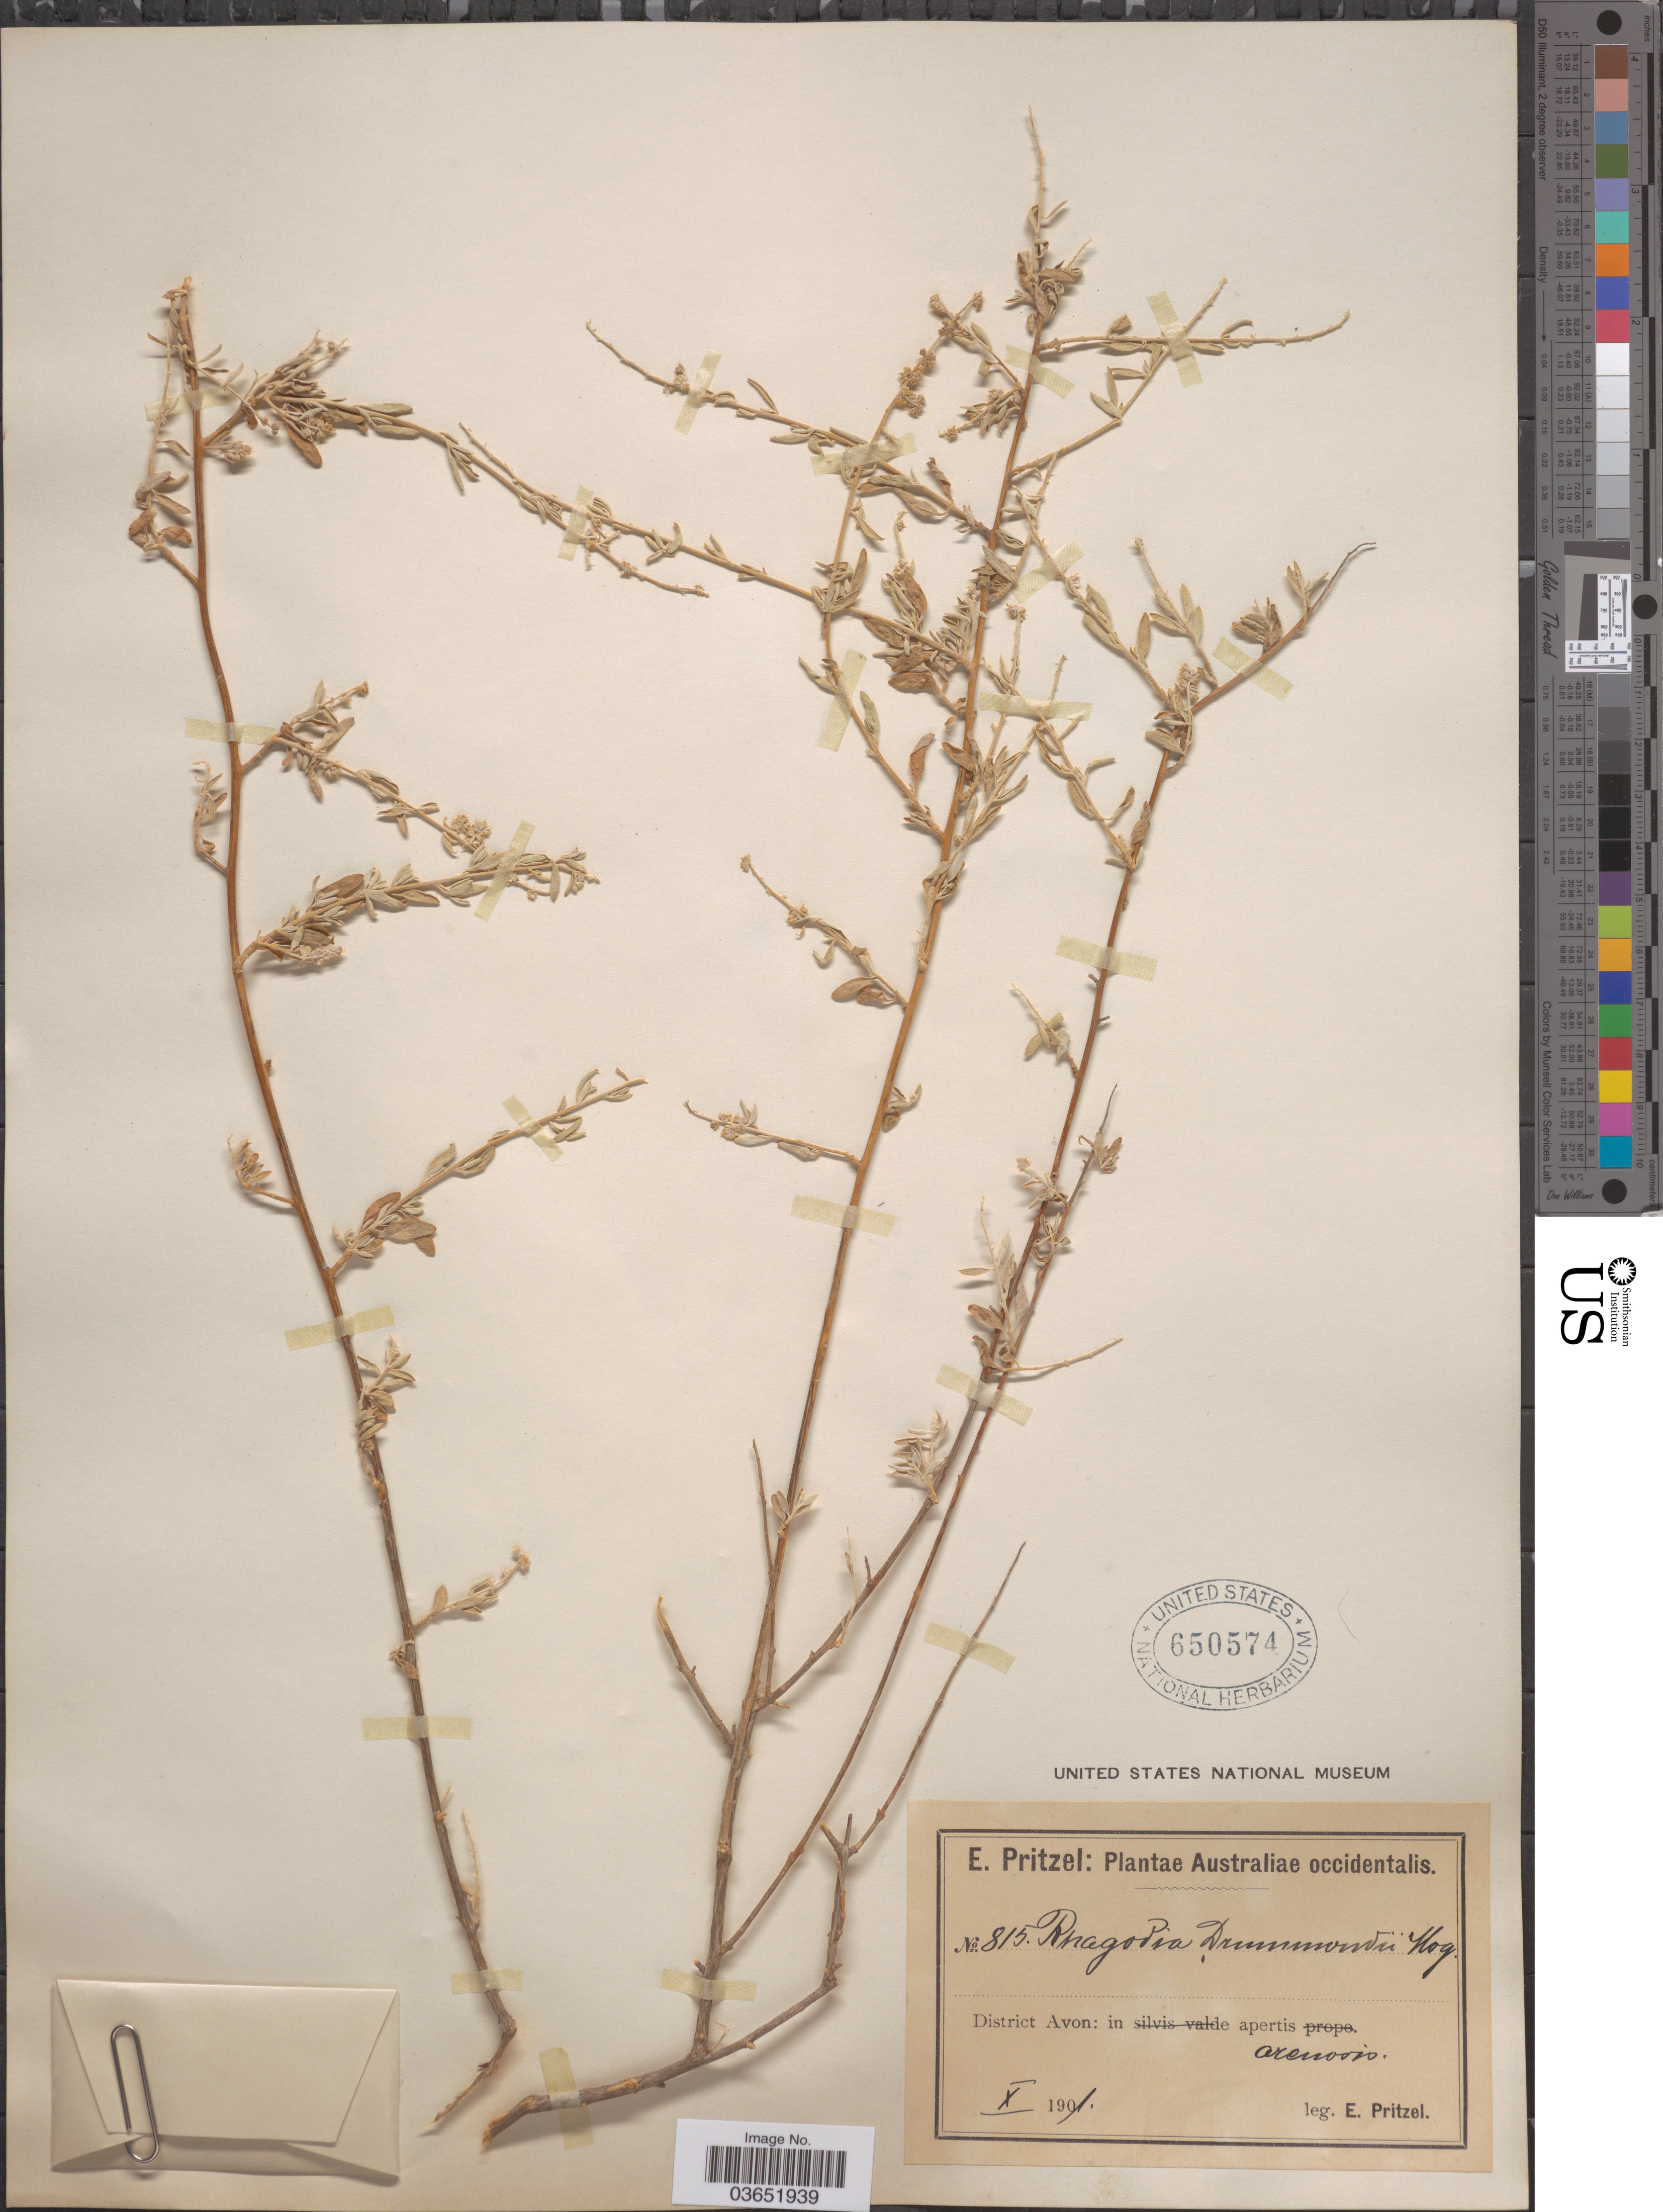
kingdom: Plantae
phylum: Tracheophyta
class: Magnoliopsida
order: Caryophyllales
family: Amaranthaceae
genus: Rhagodia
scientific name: Rhagodia drummondii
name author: Moq.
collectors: E. G. Pritzel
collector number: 815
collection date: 1901-10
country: Australia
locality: Australiae occidentalis. District Avon: in apertis arenosis.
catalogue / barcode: US 650574